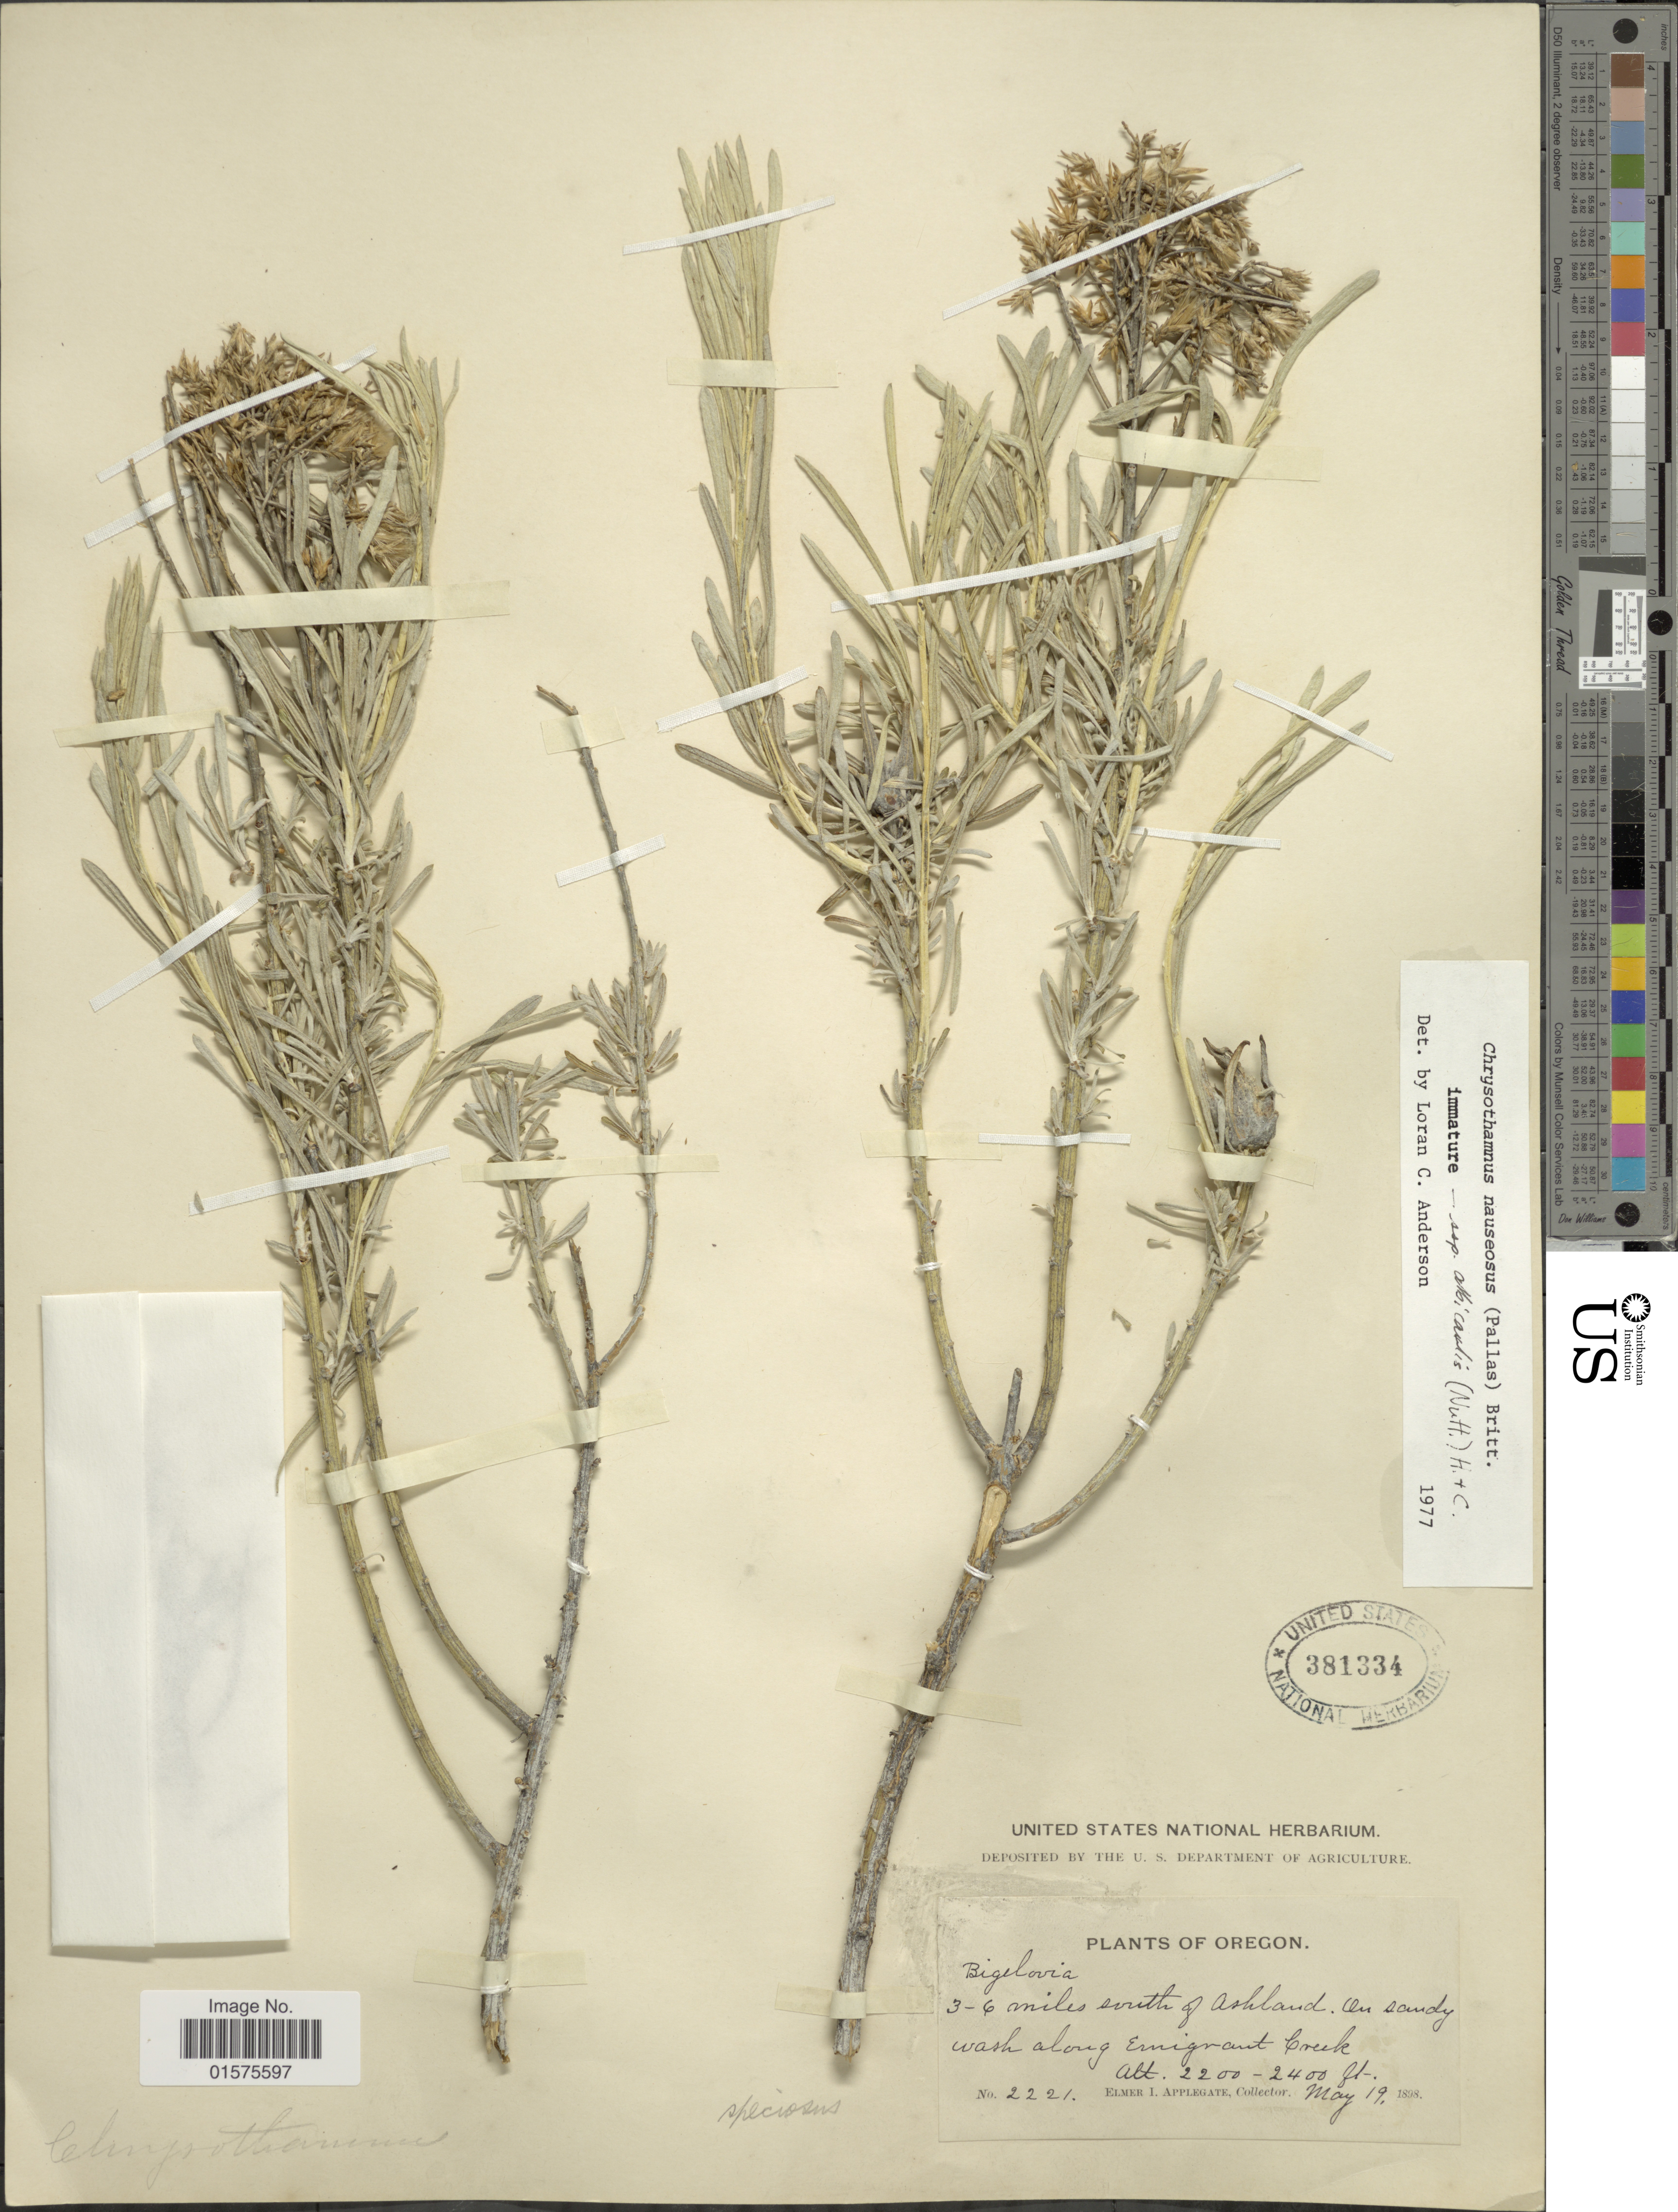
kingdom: Plantae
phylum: Tracheophyta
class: Magnoliopsida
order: Asterales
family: Asteraceae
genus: Ericameria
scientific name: Ericameria nauseosa var. speciosa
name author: (Nutt.) G.L. Nesom & G.I. Baird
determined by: Urbatsch, Lowell E., Curator (LSU), Louisiana State University (UNITED STATES)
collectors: E. I. Applegate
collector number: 2221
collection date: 1898-05-19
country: United States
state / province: Oregon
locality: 3-6 miles south of Ashland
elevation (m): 671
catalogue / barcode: US 381334